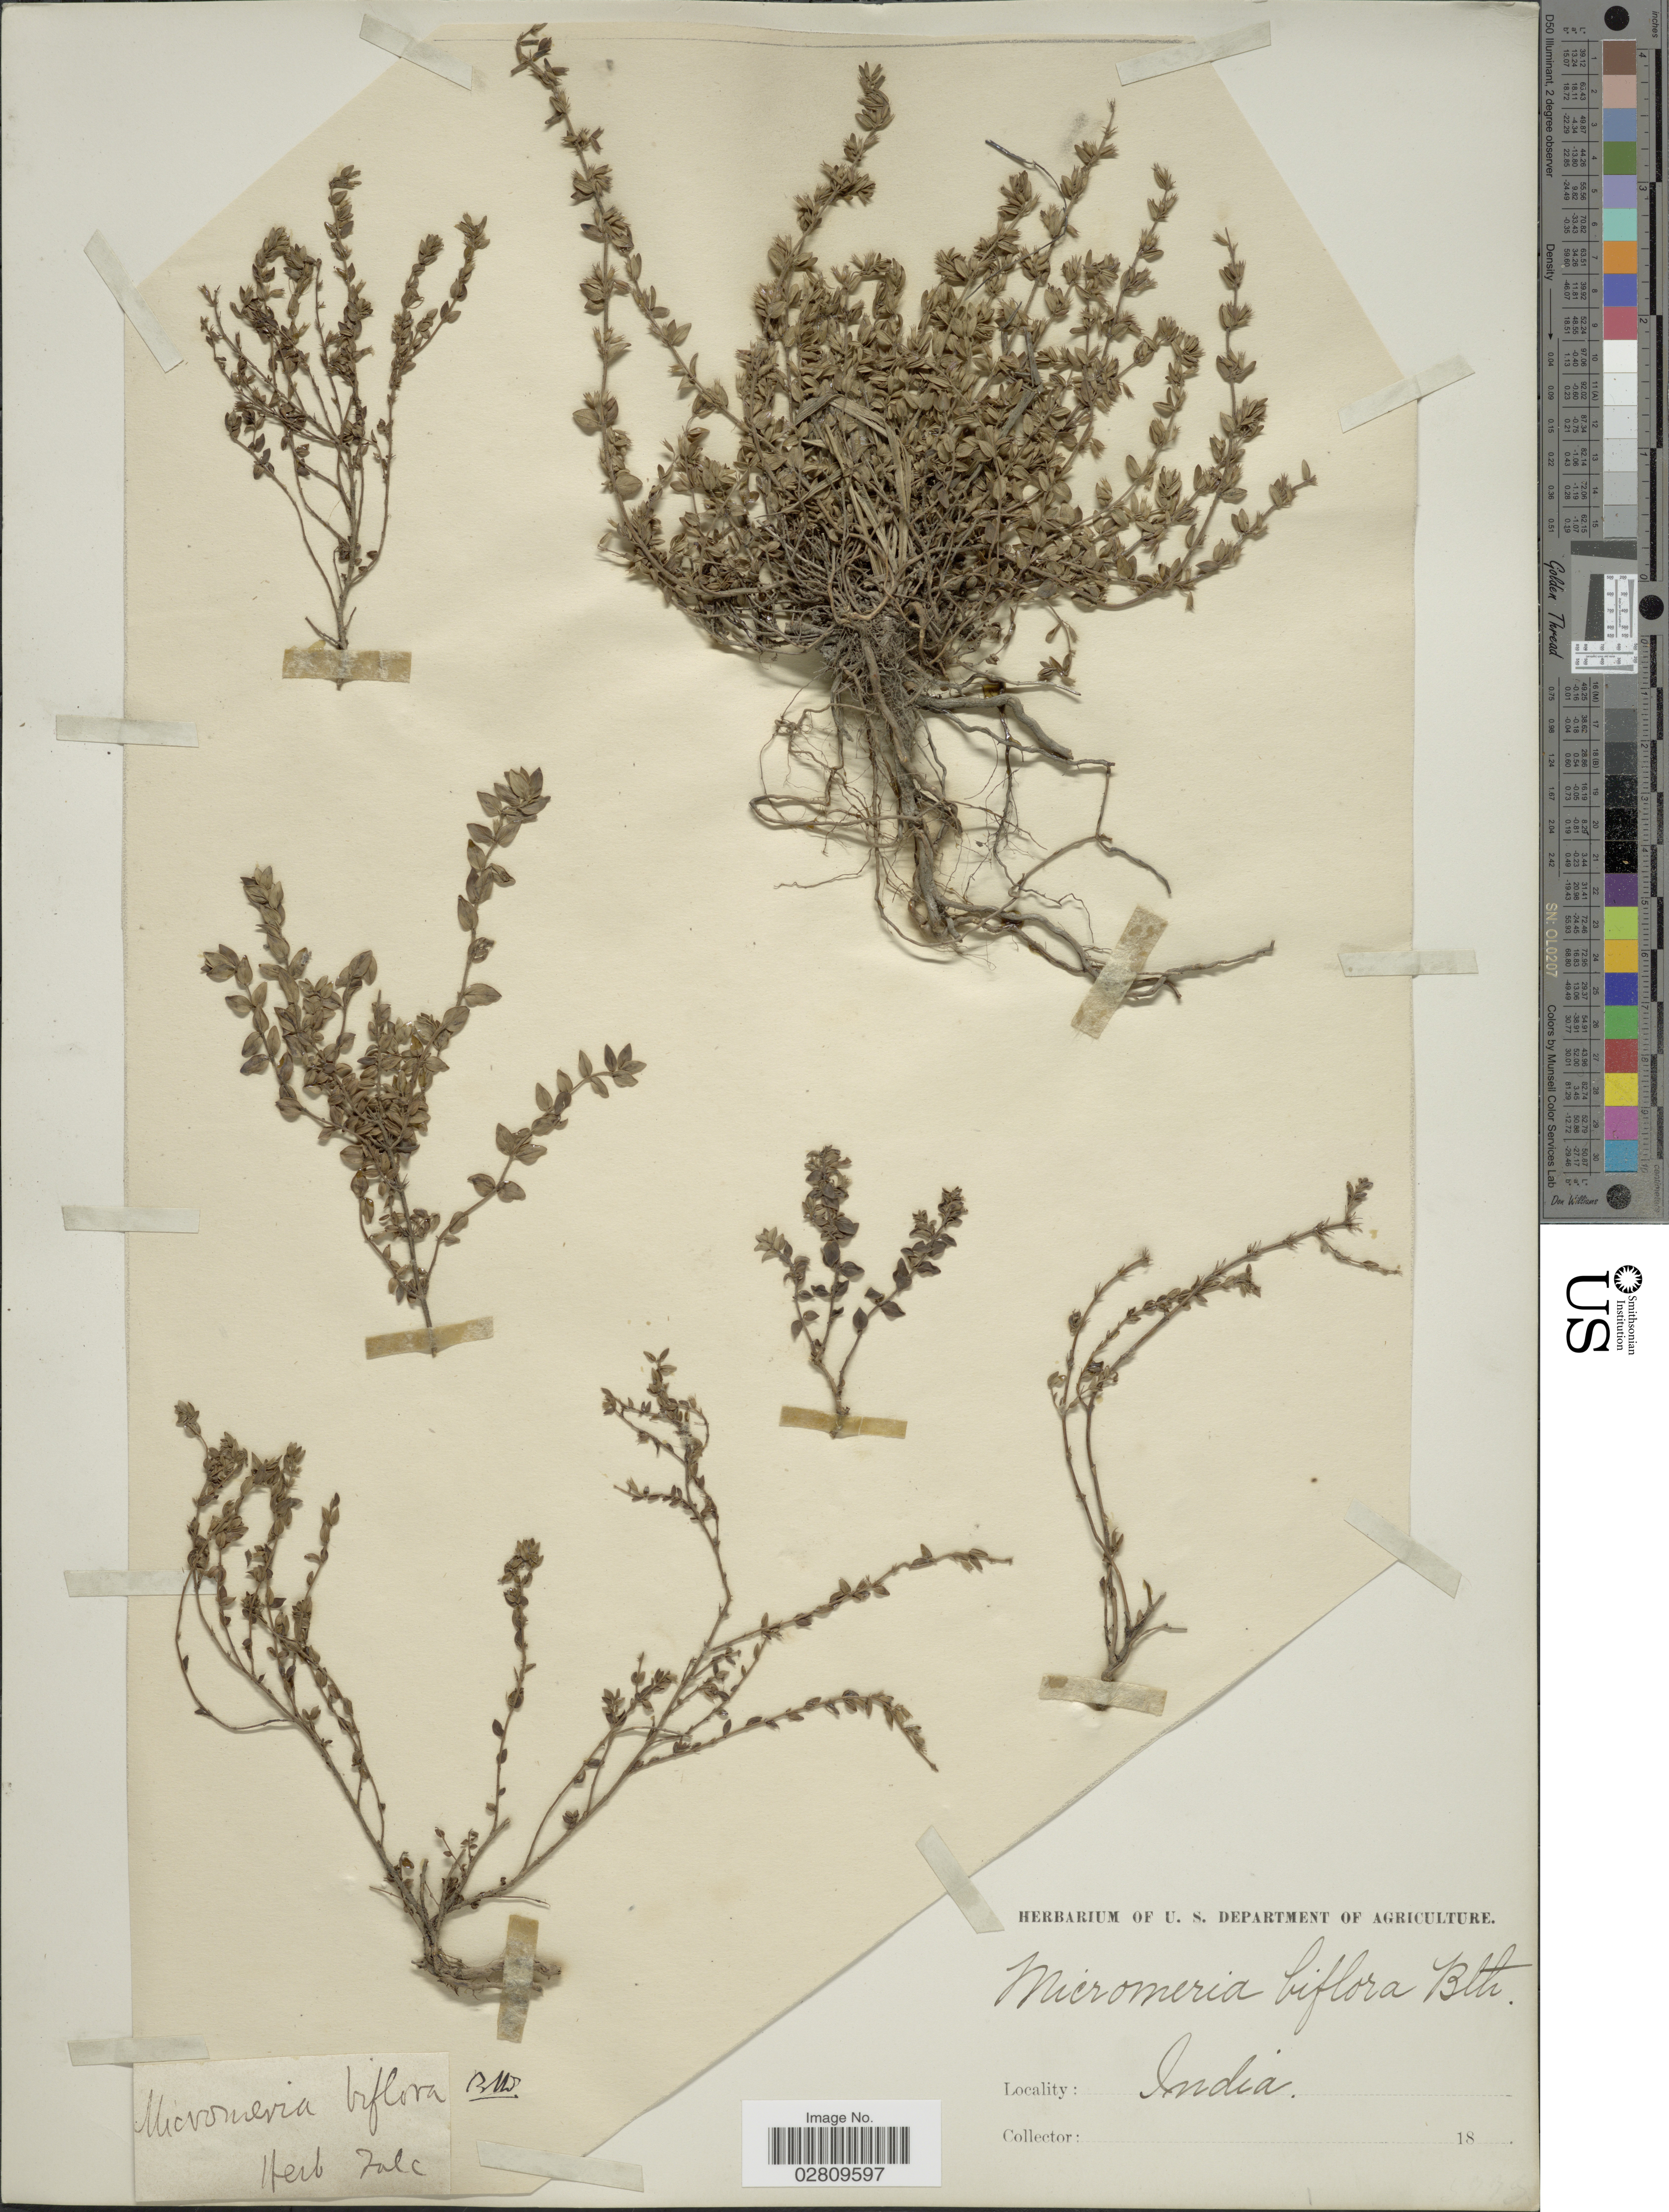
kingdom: Plantae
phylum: Tracheophyta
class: Magnoliopsida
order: Lamiales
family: Lamiaceae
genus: Micromeria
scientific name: Micromeria biflora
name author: (Buch.-Ham. ex D. Don) Benth.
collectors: ex herb. U. S. Department of Agriculture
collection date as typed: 18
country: India